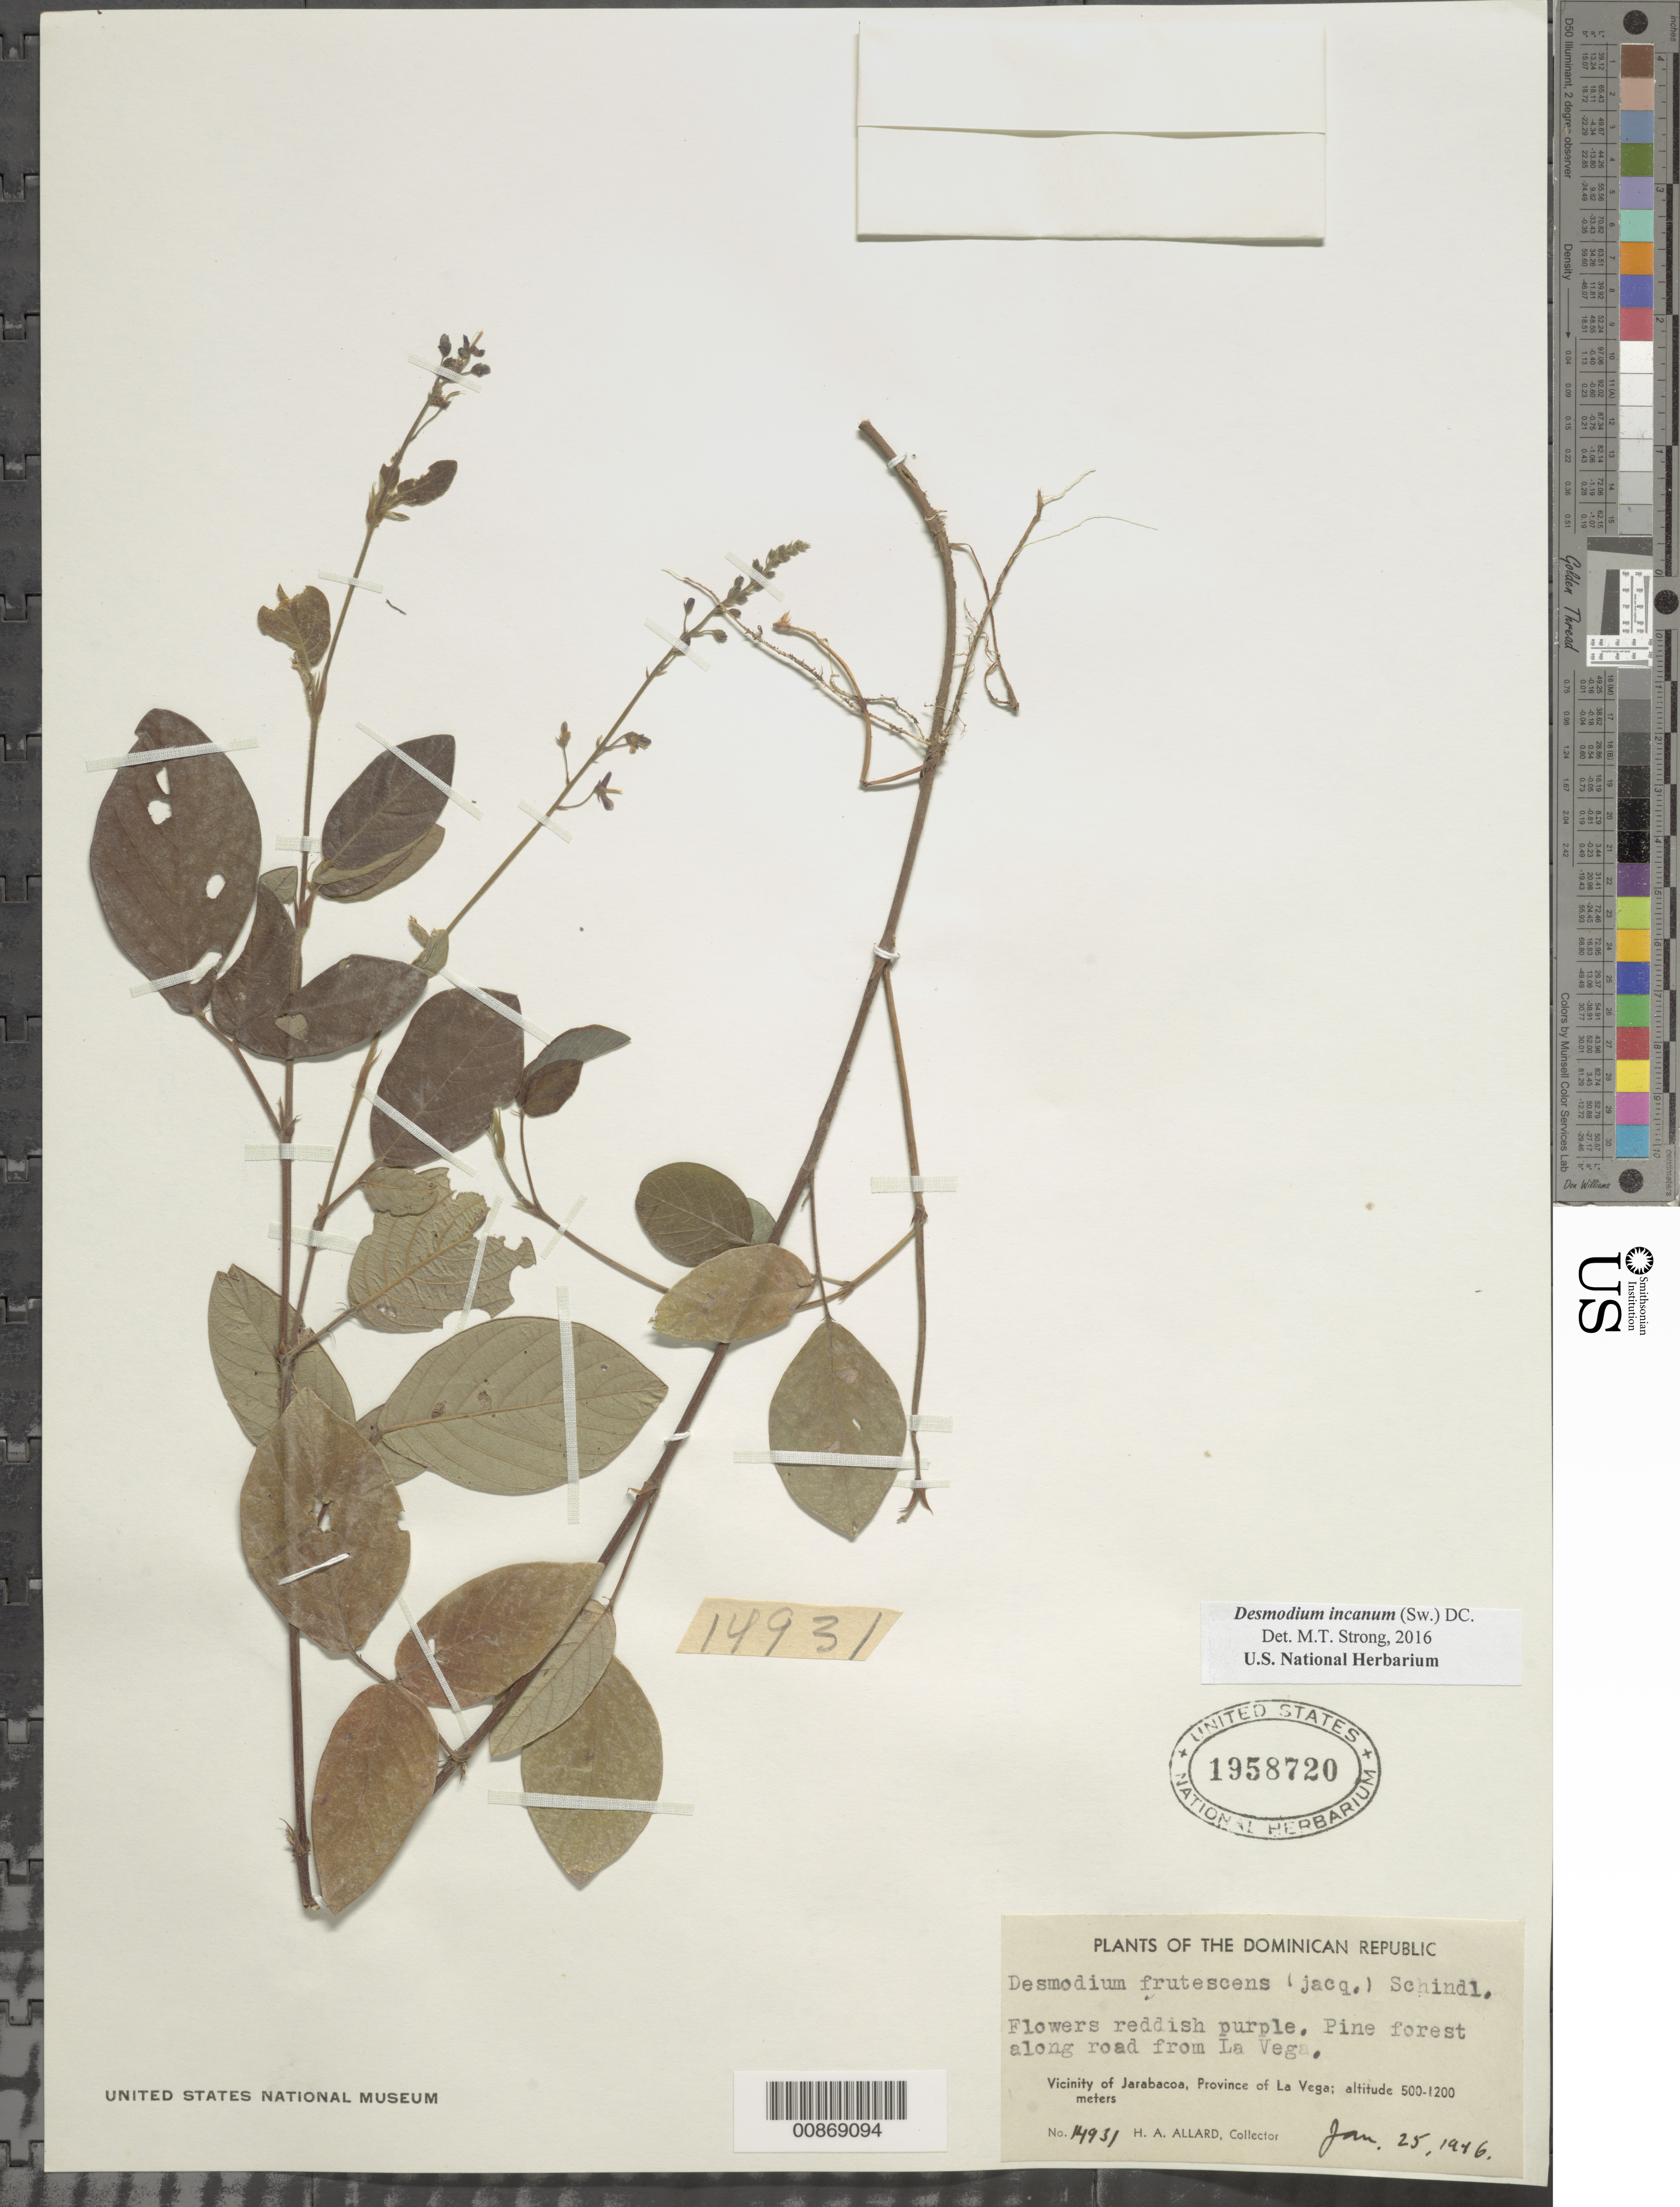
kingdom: Plantae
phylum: Tracheophyta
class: Magnoliopsida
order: Fabales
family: Fabaceae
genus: Desmodium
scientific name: Desmodium incanum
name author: (Sw.) DC.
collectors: H. A. Allard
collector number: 14931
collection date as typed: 25 Jan 1946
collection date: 1946-01-25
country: Dominican Republic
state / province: La Vega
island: Hispaniola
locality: Along road from La Vega. Vicinity of Jarabacoa.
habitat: Pine forest.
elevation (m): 500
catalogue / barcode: US 1958720